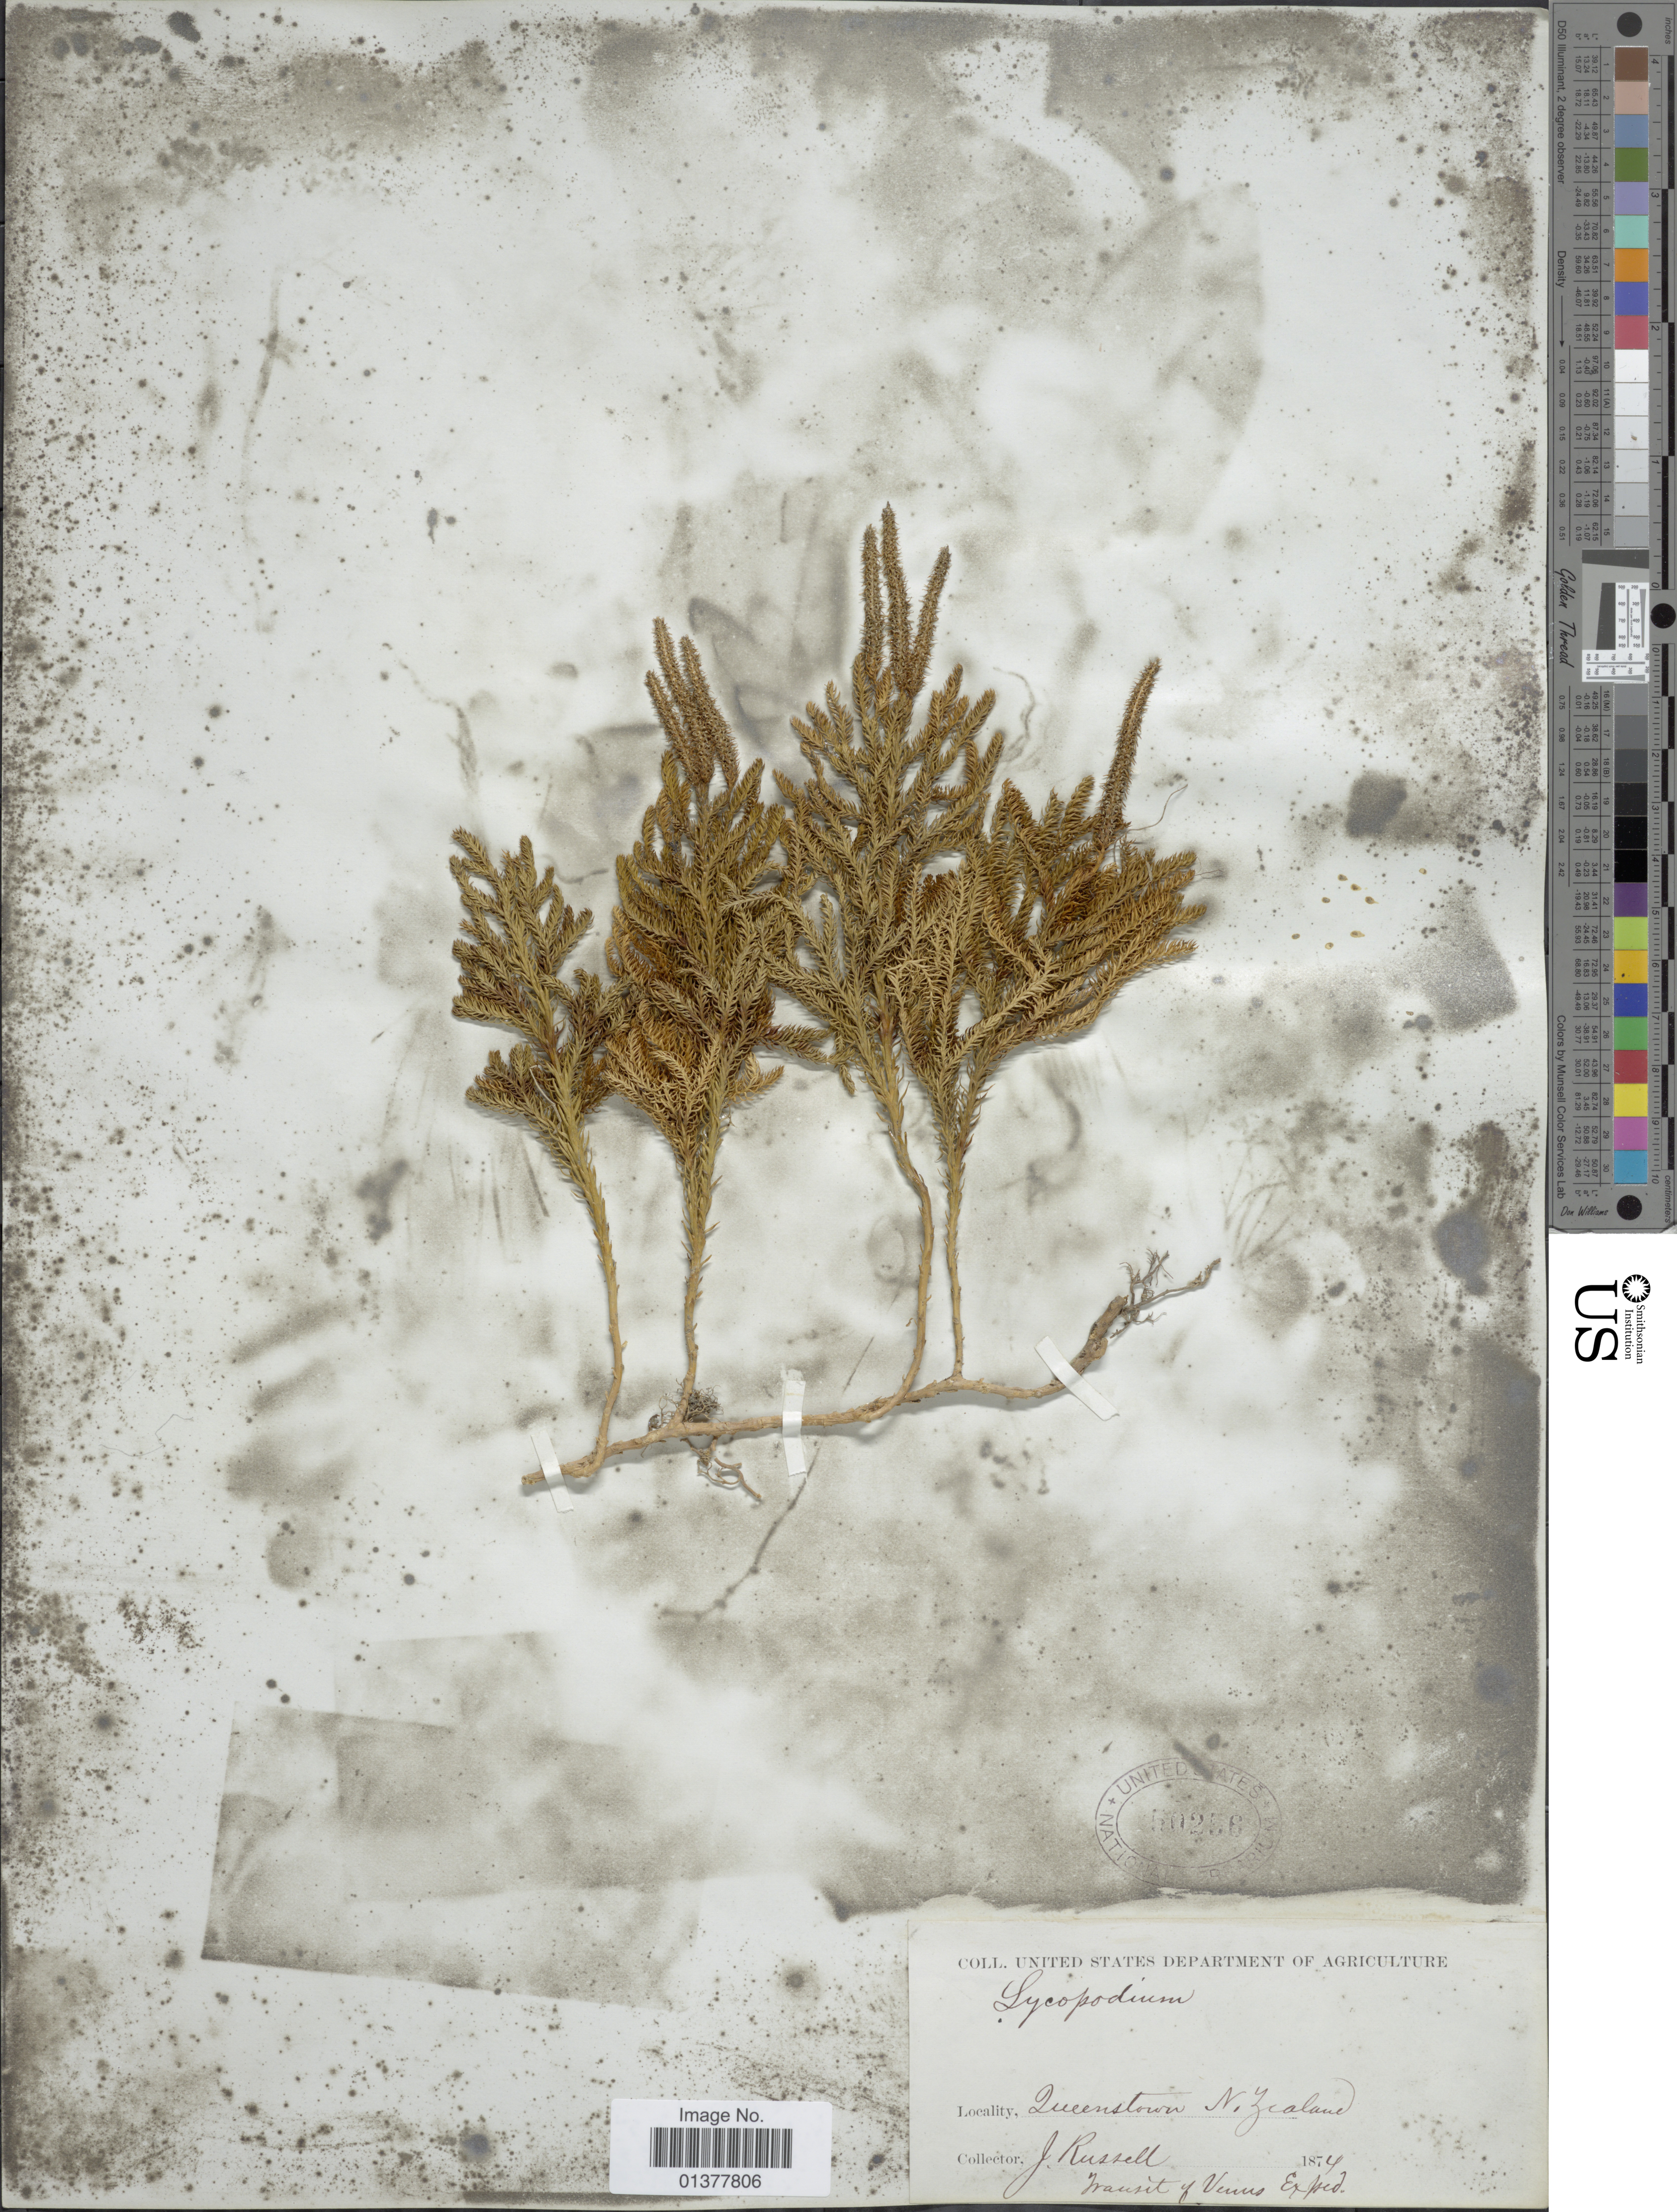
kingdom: Plantae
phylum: Tracheophyta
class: Lycopodiopsida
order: Lycopodiales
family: Lycopodiaceae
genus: Austrolycopodium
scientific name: Austrolycopodium magellanicum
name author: (P. Beauv.) Holub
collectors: J. Russel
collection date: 1874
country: New Zealand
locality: Queenstown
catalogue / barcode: US 50256